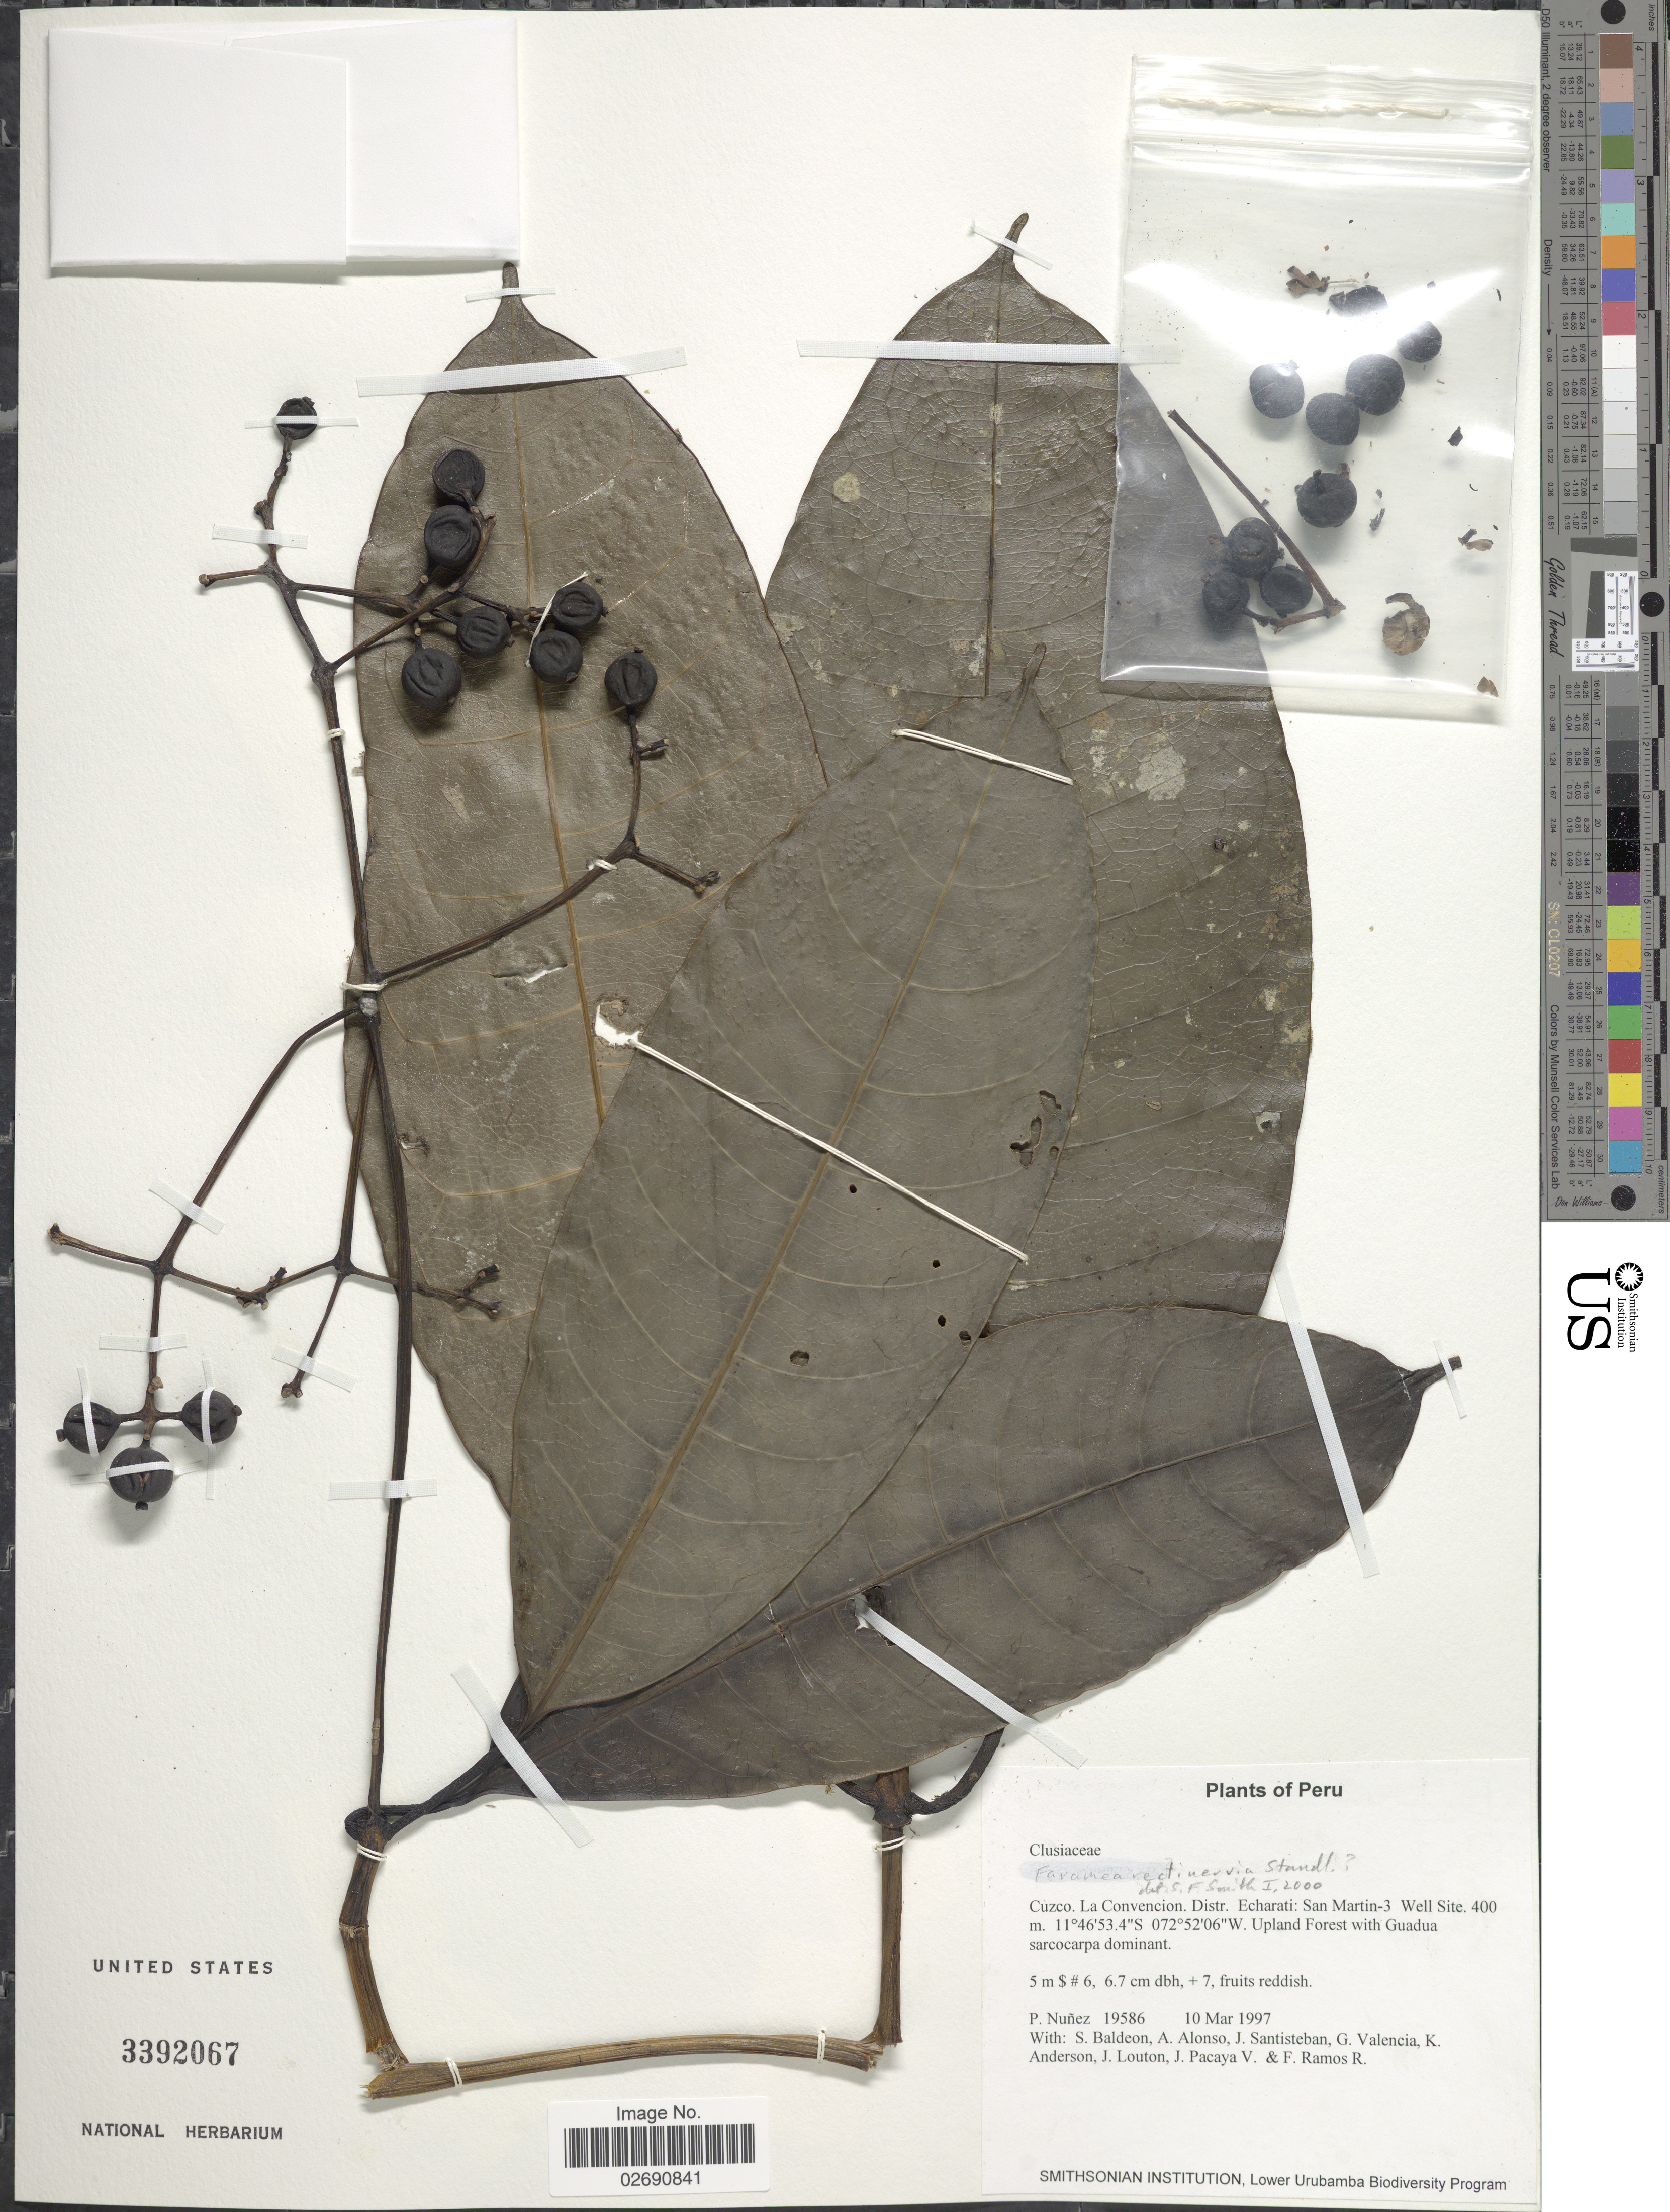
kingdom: Plantae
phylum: Tracheophyta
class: Magnoliopsida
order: Gentianales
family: Rubiaceae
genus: Faramea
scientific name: Faramea rectinervia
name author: Standl.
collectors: P. Nuñez V., S. Baldeon, A. Alonso, J. Santisteban & et al.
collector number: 19586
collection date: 1997-03-10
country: Peru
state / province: Cusco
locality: Cuzco. La Convencion. Distr. Echarati: San Martin-3 Well Site.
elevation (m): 400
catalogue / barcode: US 3392067